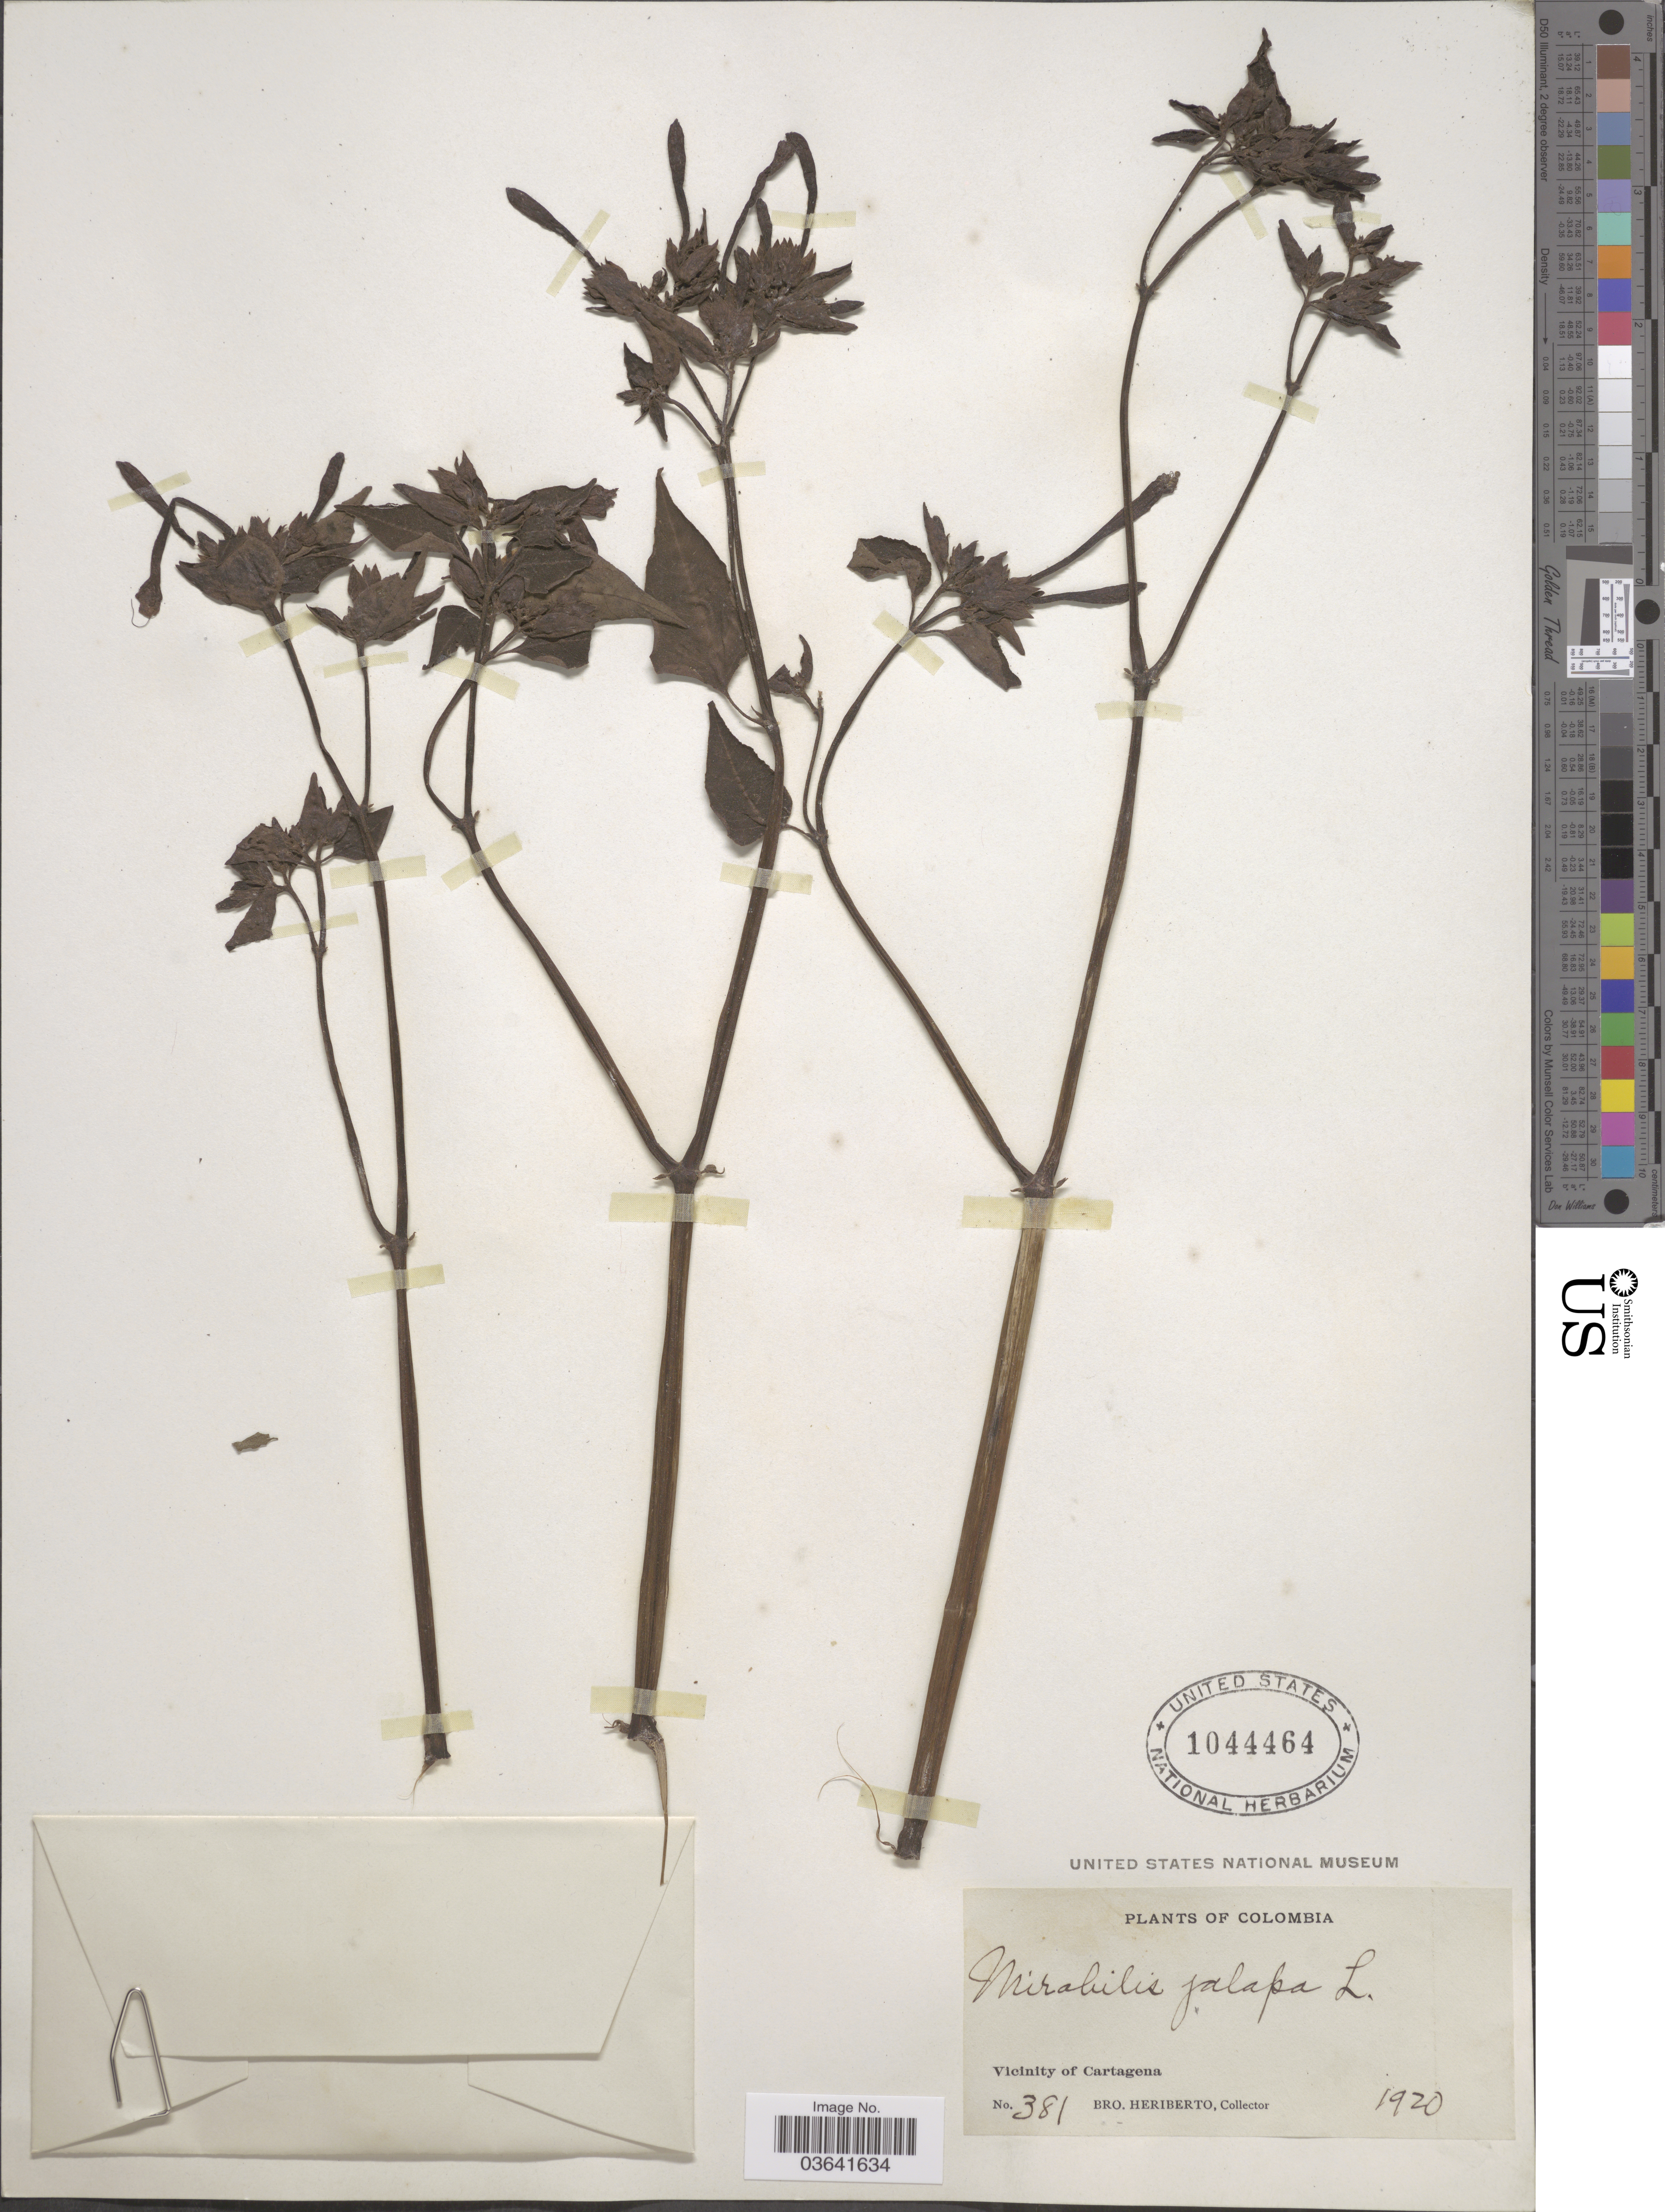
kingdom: Plantae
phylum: Tracheophyta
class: Magnoliopsida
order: Caryophyllales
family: Nyctaginaceae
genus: Mirabilis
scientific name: Mirabilis jalapa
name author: L.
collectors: B. Heriberto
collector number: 381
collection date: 1920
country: Colombia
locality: Vicinity of Cartagena.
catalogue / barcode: US 1044464